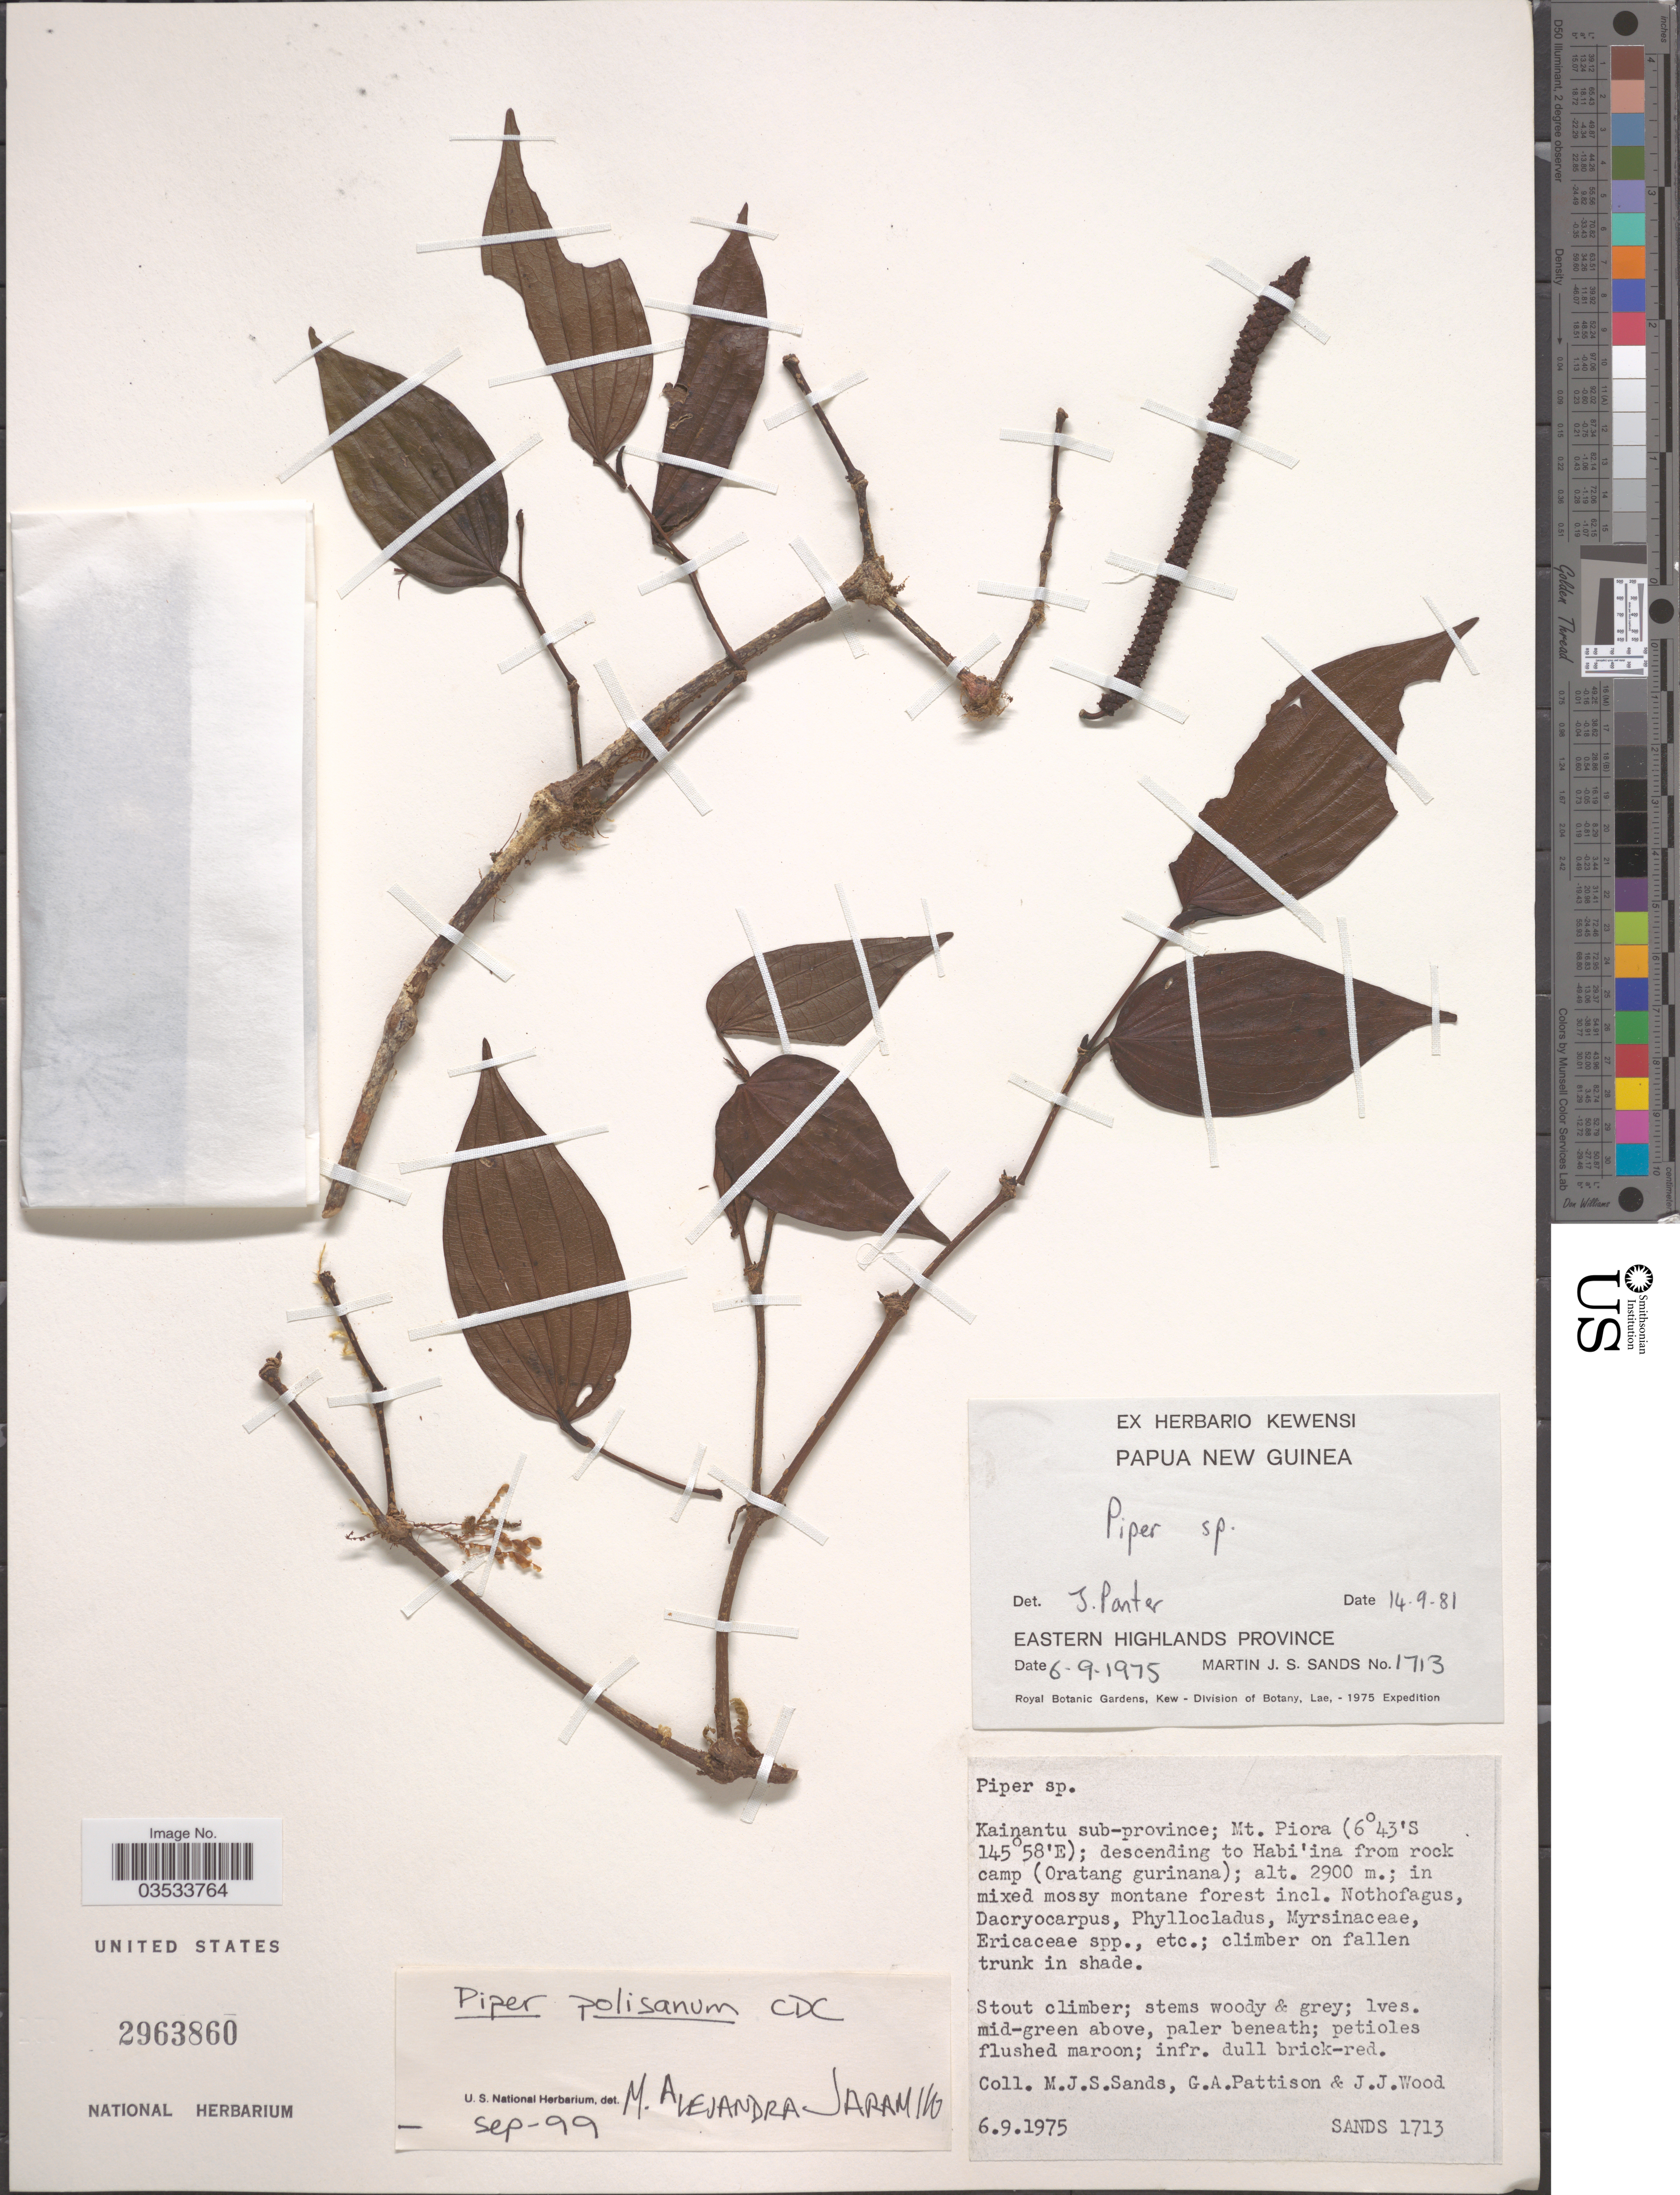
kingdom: Plantae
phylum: Tracheophyta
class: Magnoliopsida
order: Piperales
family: Piperaceae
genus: Piper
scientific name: Piper polisanum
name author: C. DC.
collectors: M. Sands, G. Pattison & J. Wood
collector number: SANDS1713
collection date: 1975-09-06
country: Papua New Guinea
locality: Eastern Highlands Province. Kainantu sub-province; Mt. Piora; descending to Habi'ina from rock camp (Oratang gurinana).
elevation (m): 2900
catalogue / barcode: US 2963860